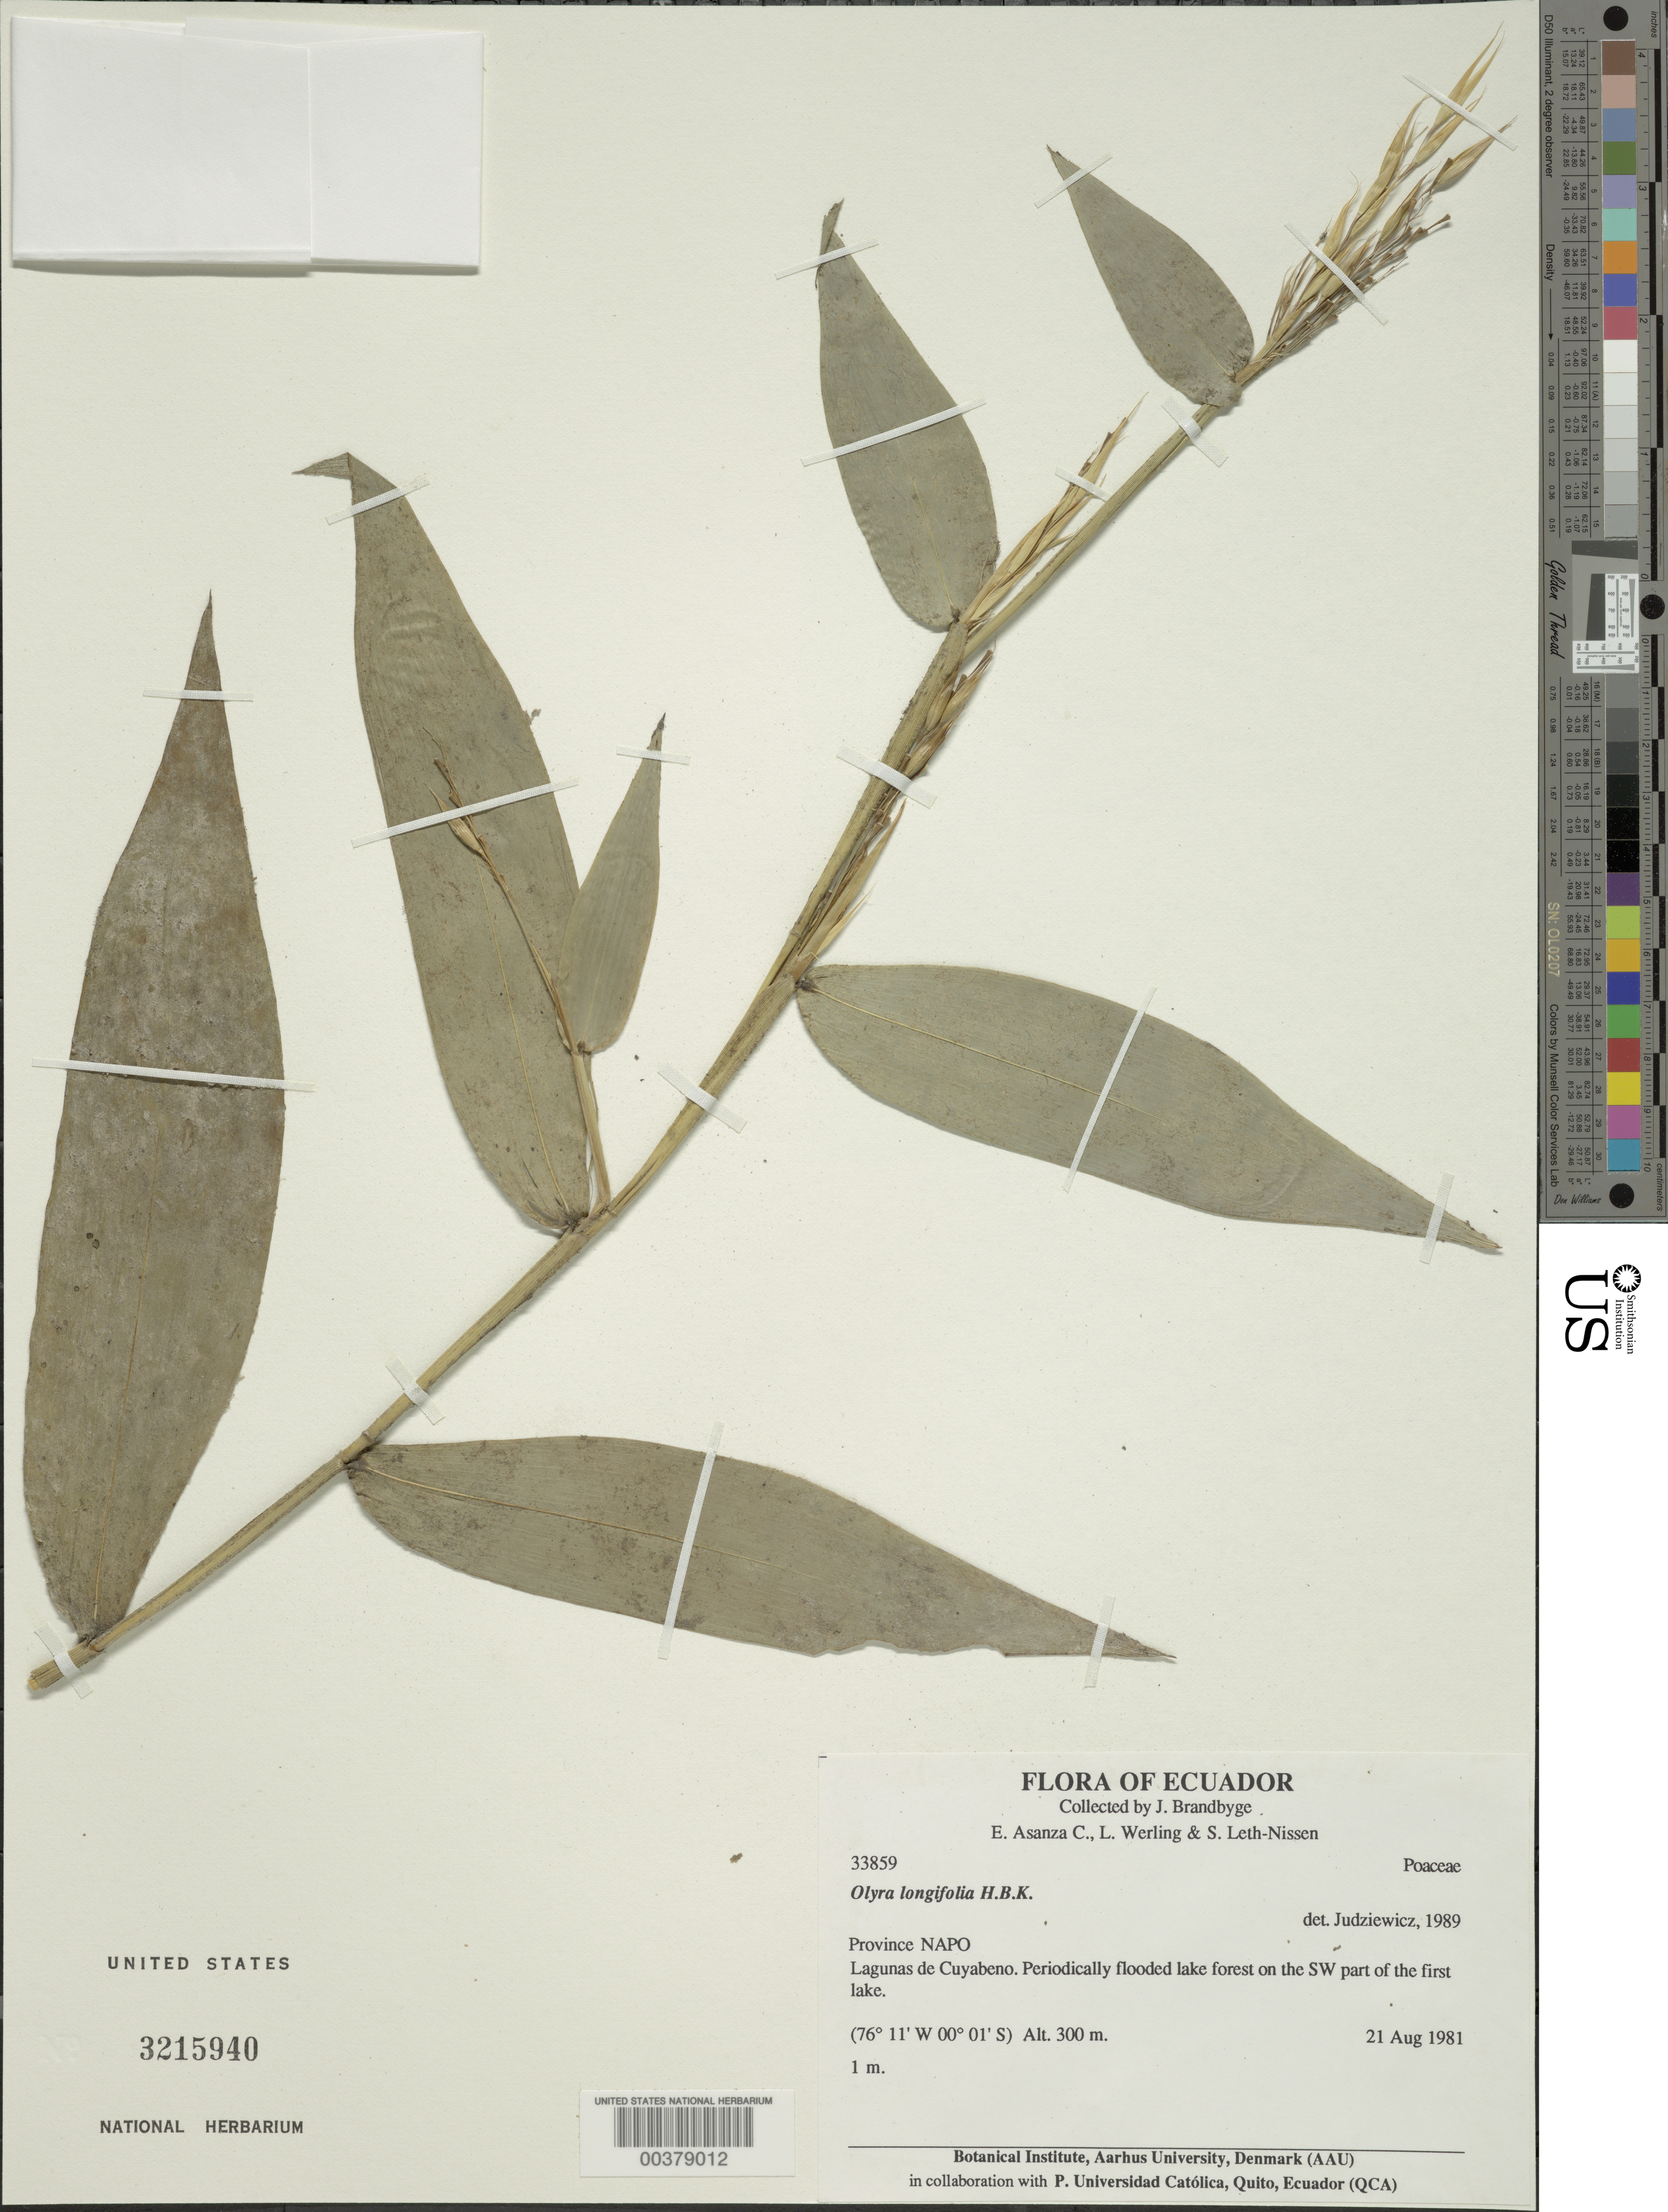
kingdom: Plantae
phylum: Tracheophyta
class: Liliopsida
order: Poales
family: Poaceae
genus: Olyra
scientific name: Olyra longifolia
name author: Kunth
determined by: Judziewicz, E. J.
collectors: J. Brandbyge, E. Asanza, L. Werling & S. Leth-Nissen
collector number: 33859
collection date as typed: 21 Aug 1981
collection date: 1981-08-21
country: Ecuador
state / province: Napo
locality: Laguans de cuyabeno; forest on the sw part of the forest lake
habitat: Periodically flooded lake forest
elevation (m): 300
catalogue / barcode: US 3215940